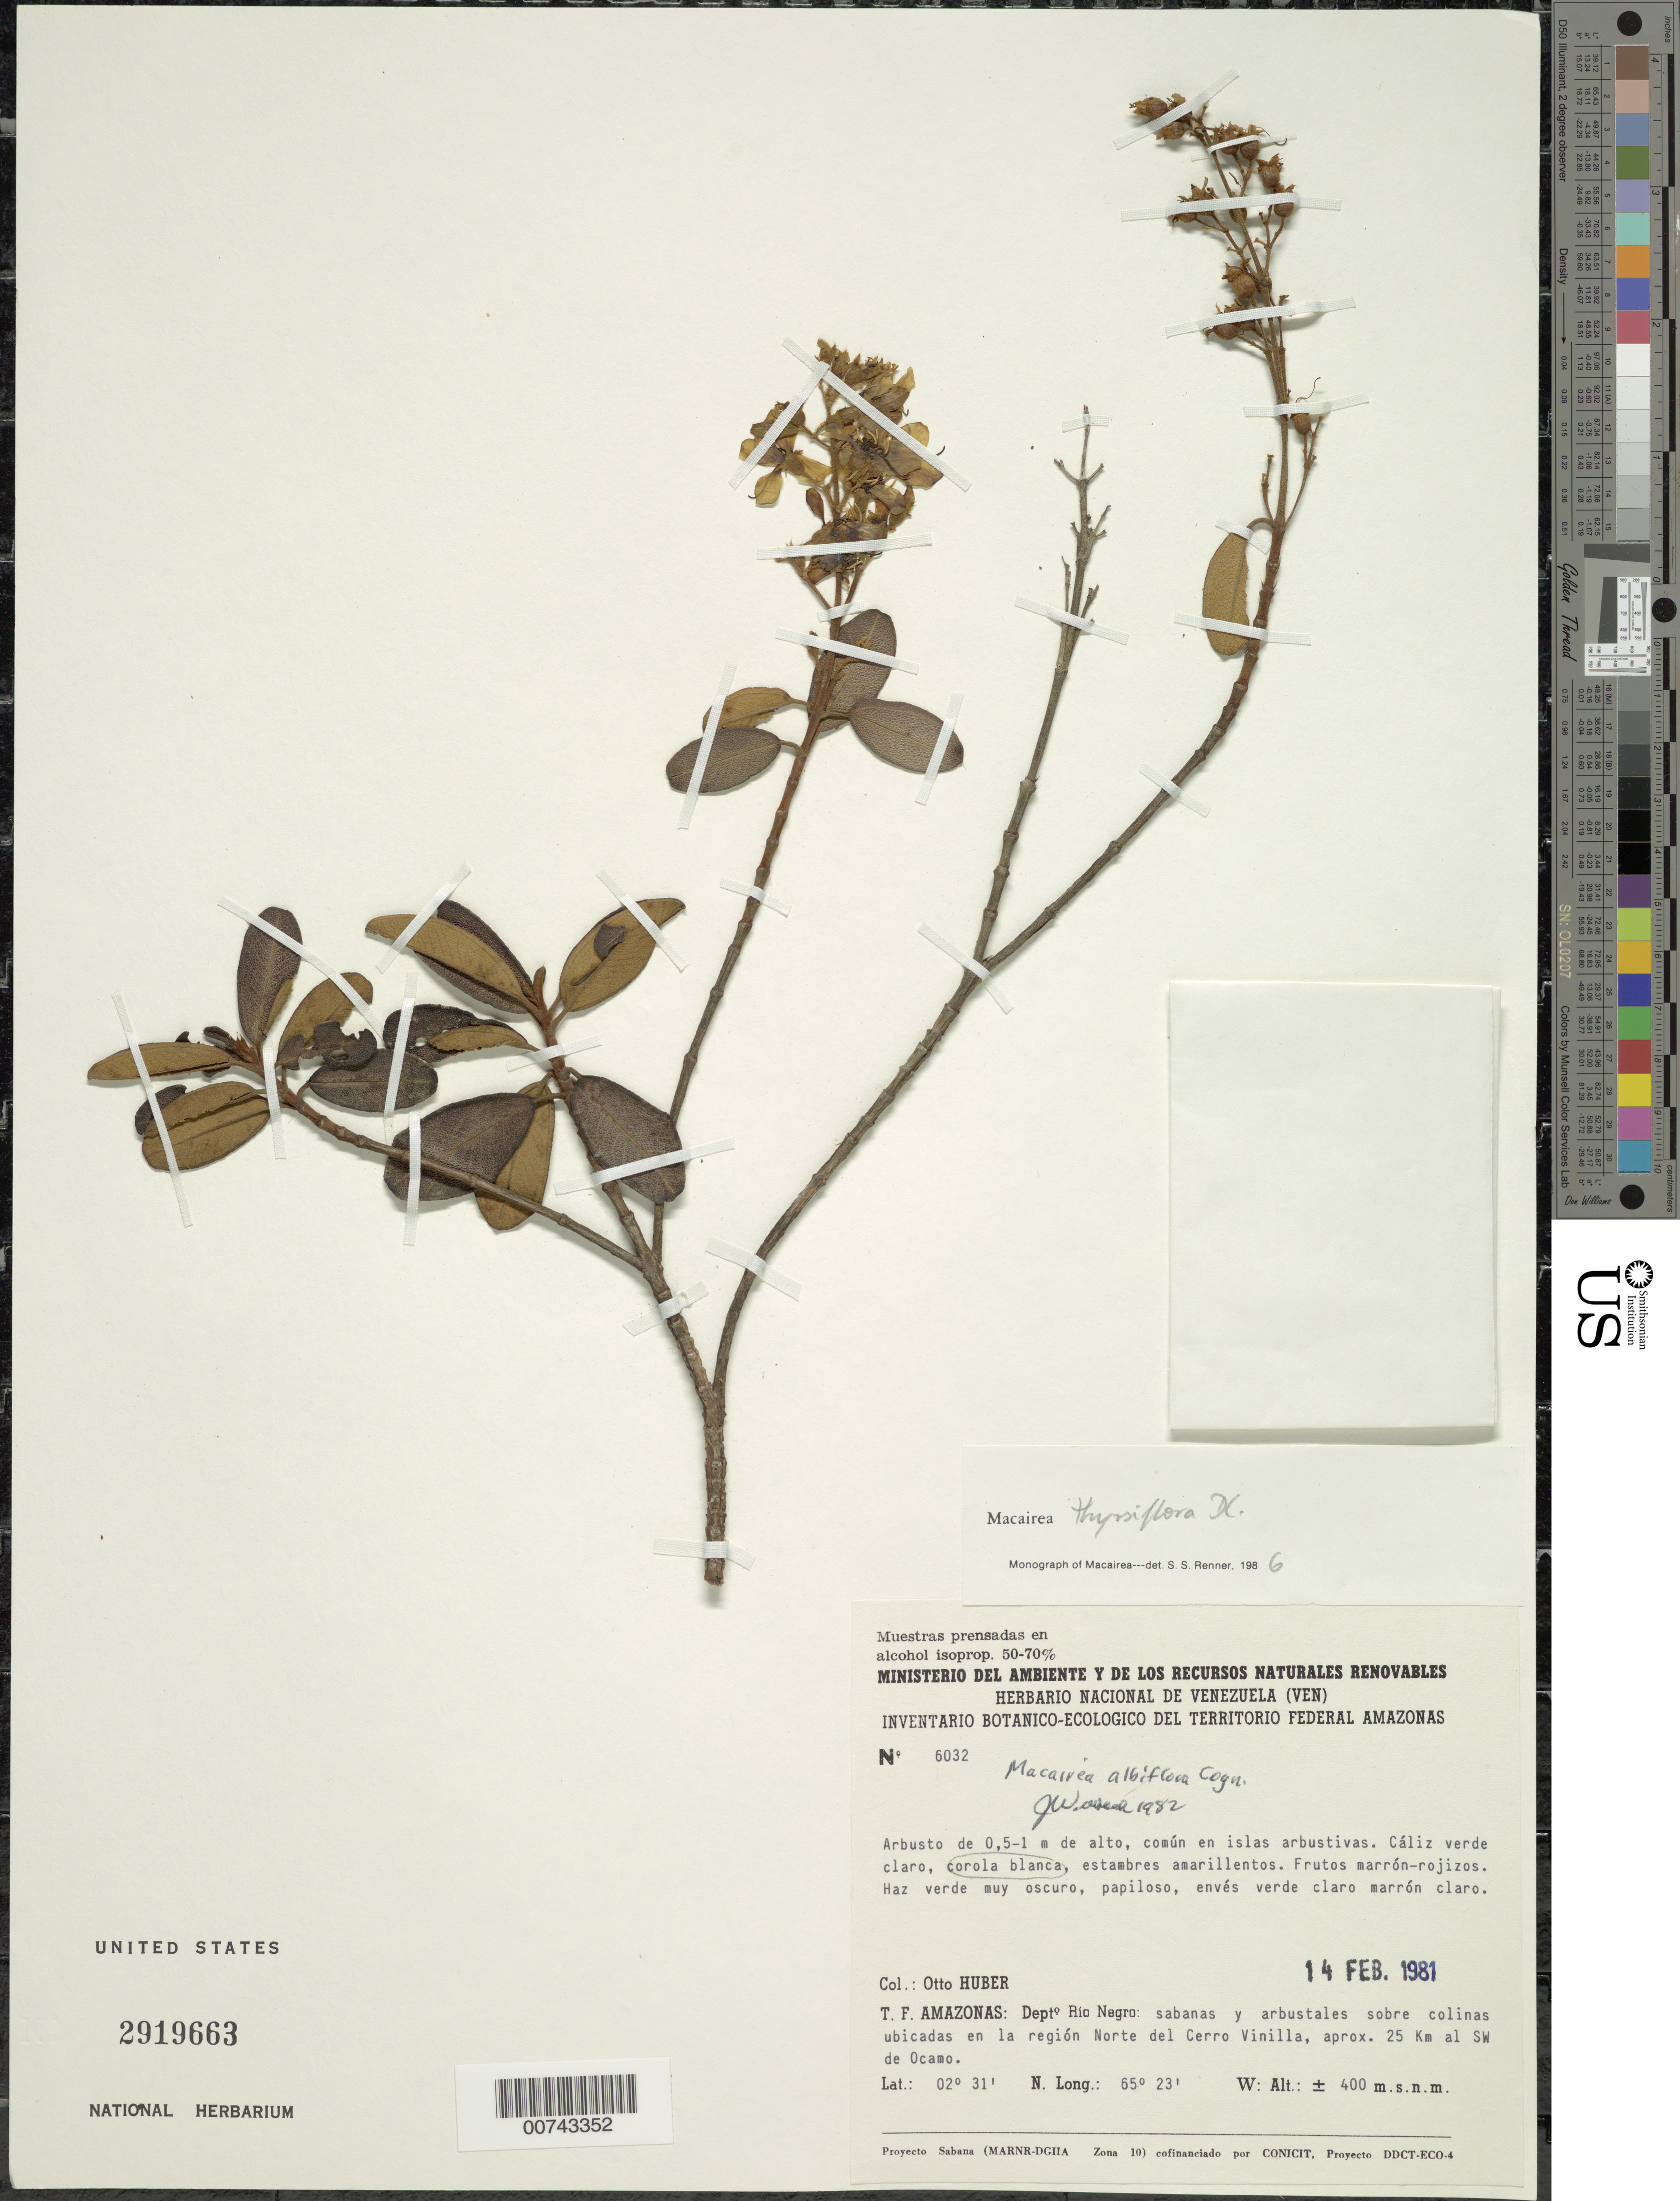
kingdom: Plantae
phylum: Tracheophyta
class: Magnoliopsida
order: Myrtales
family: Melastomataceae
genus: Macairea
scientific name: Macairea thyrsiflora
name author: DC.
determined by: Renner, S. S.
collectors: O. Huber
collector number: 6032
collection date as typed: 14-Feb-81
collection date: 1981-02-14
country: Venezuela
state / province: Amazonas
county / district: Río Negro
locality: Cerro Vinilla, norte, aprox. 25 km al SW de Ocamo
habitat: Sabanas y arbustales sobre colinas ubicadas; islas arbustivas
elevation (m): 400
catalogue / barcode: US 2919663